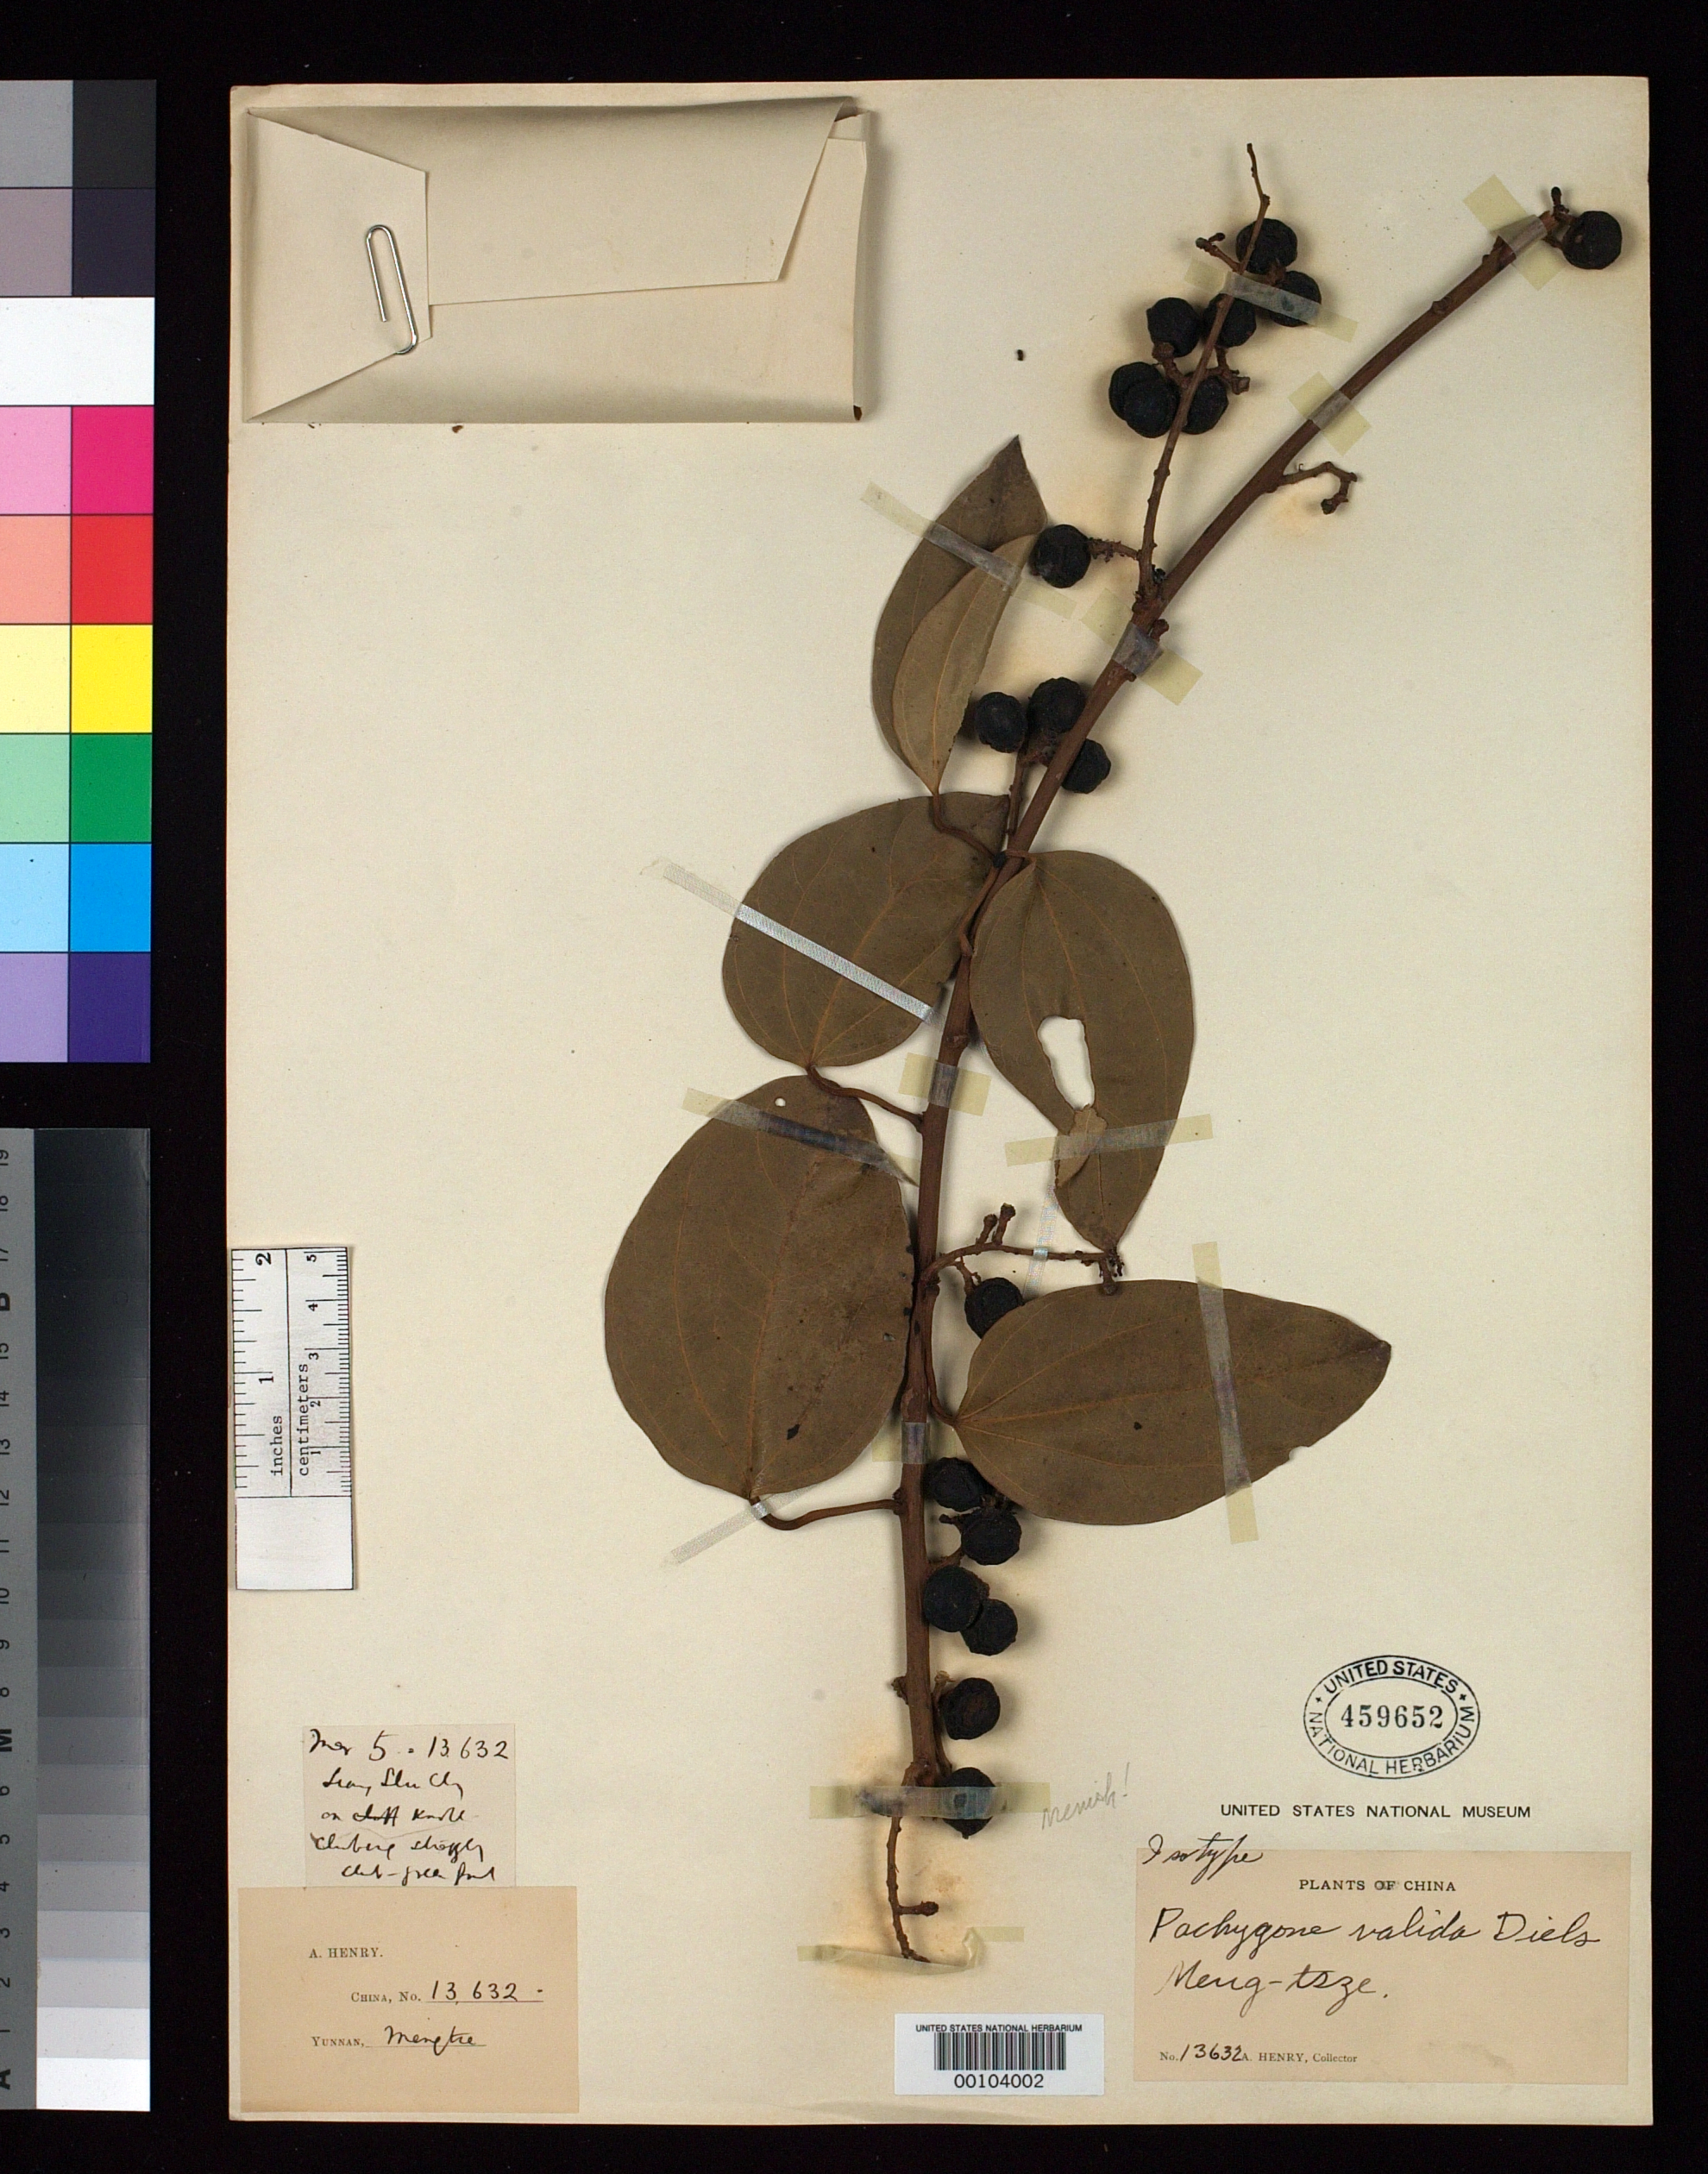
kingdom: Plantae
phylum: Tracheophyta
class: Magnoliopsida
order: Ranunculales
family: Menispermaceae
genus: Pachygone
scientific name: Pachygone valida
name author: Diels in Engl.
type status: Isotype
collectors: A. Henry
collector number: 13632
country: China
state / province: Yunnan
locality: Meng-tsze.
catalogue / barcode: US 459652